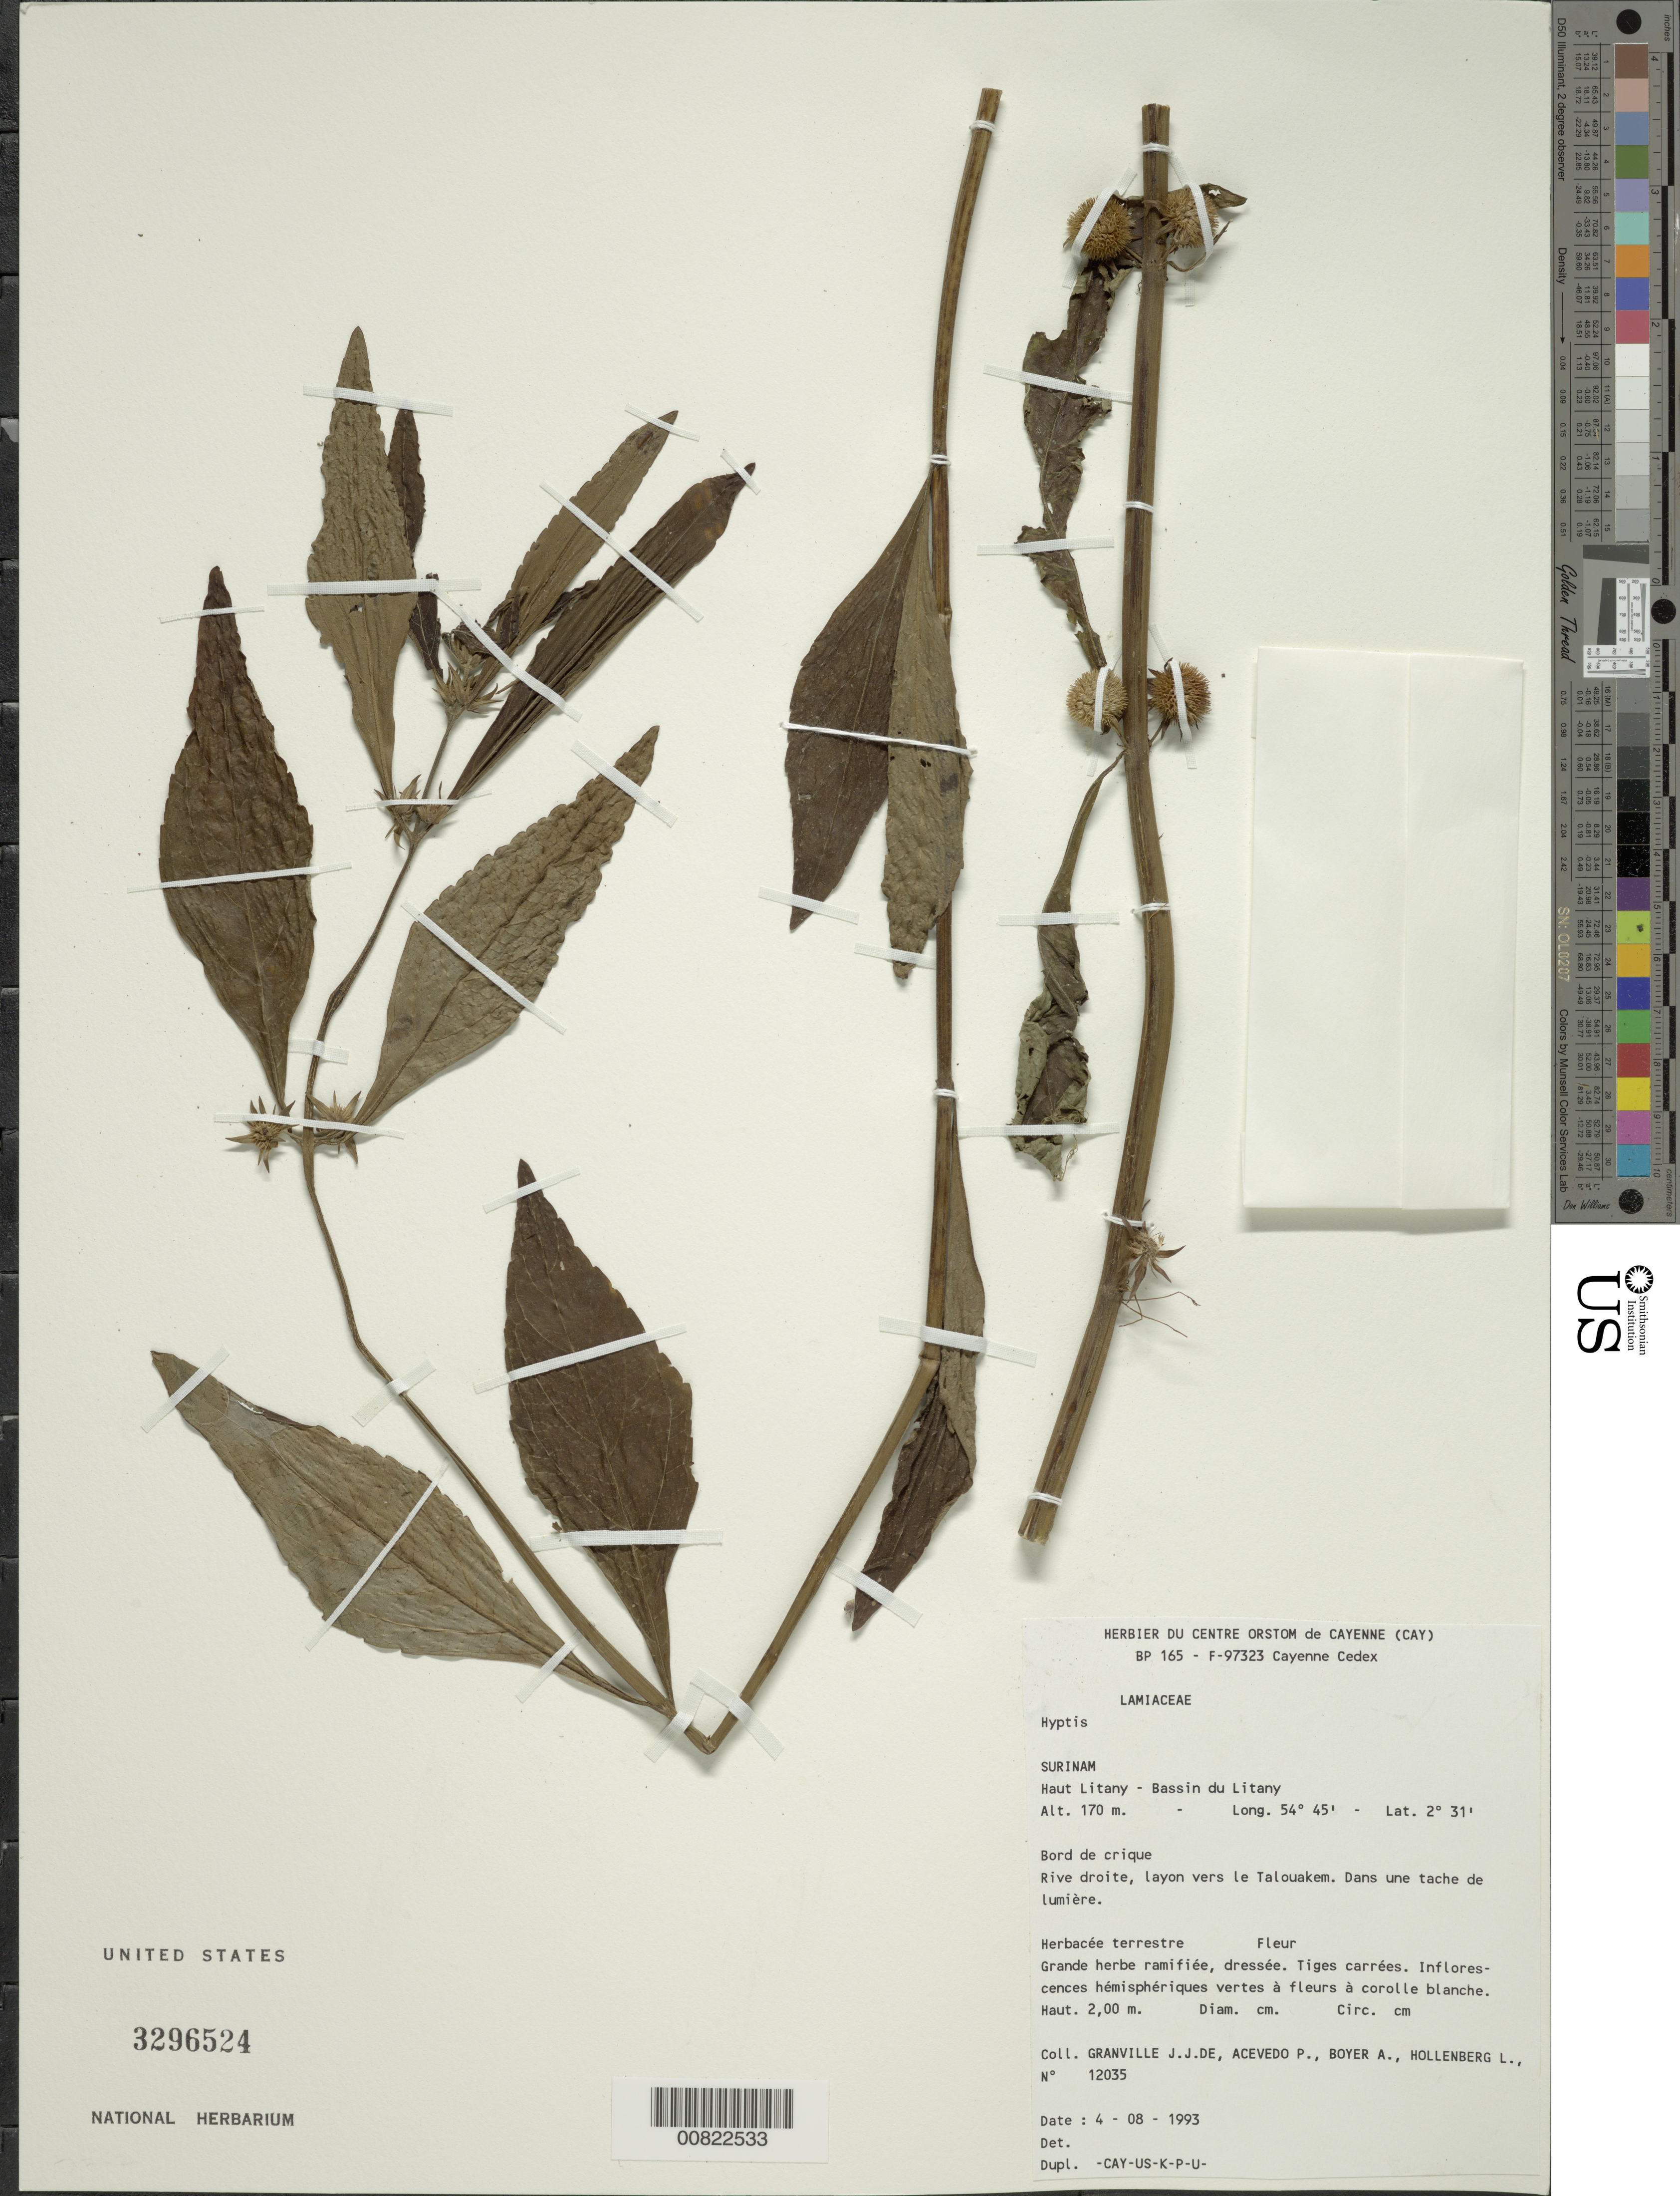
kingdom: Plantae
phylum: Tracheophyta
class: Magnoliopsida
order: Lamiales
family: Lamiaceae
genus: Hyptis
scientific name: Hyptis sp.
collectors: J.-J. de Granville, P. Acevedo-Rodr., A. Boyer & L. Hollenberg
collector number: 12035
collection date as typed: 4-Aug-93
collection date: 1993-08-04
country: Suriname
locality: Haut Litany, Bassin du Litany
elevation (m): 170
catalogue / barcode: US 3296524